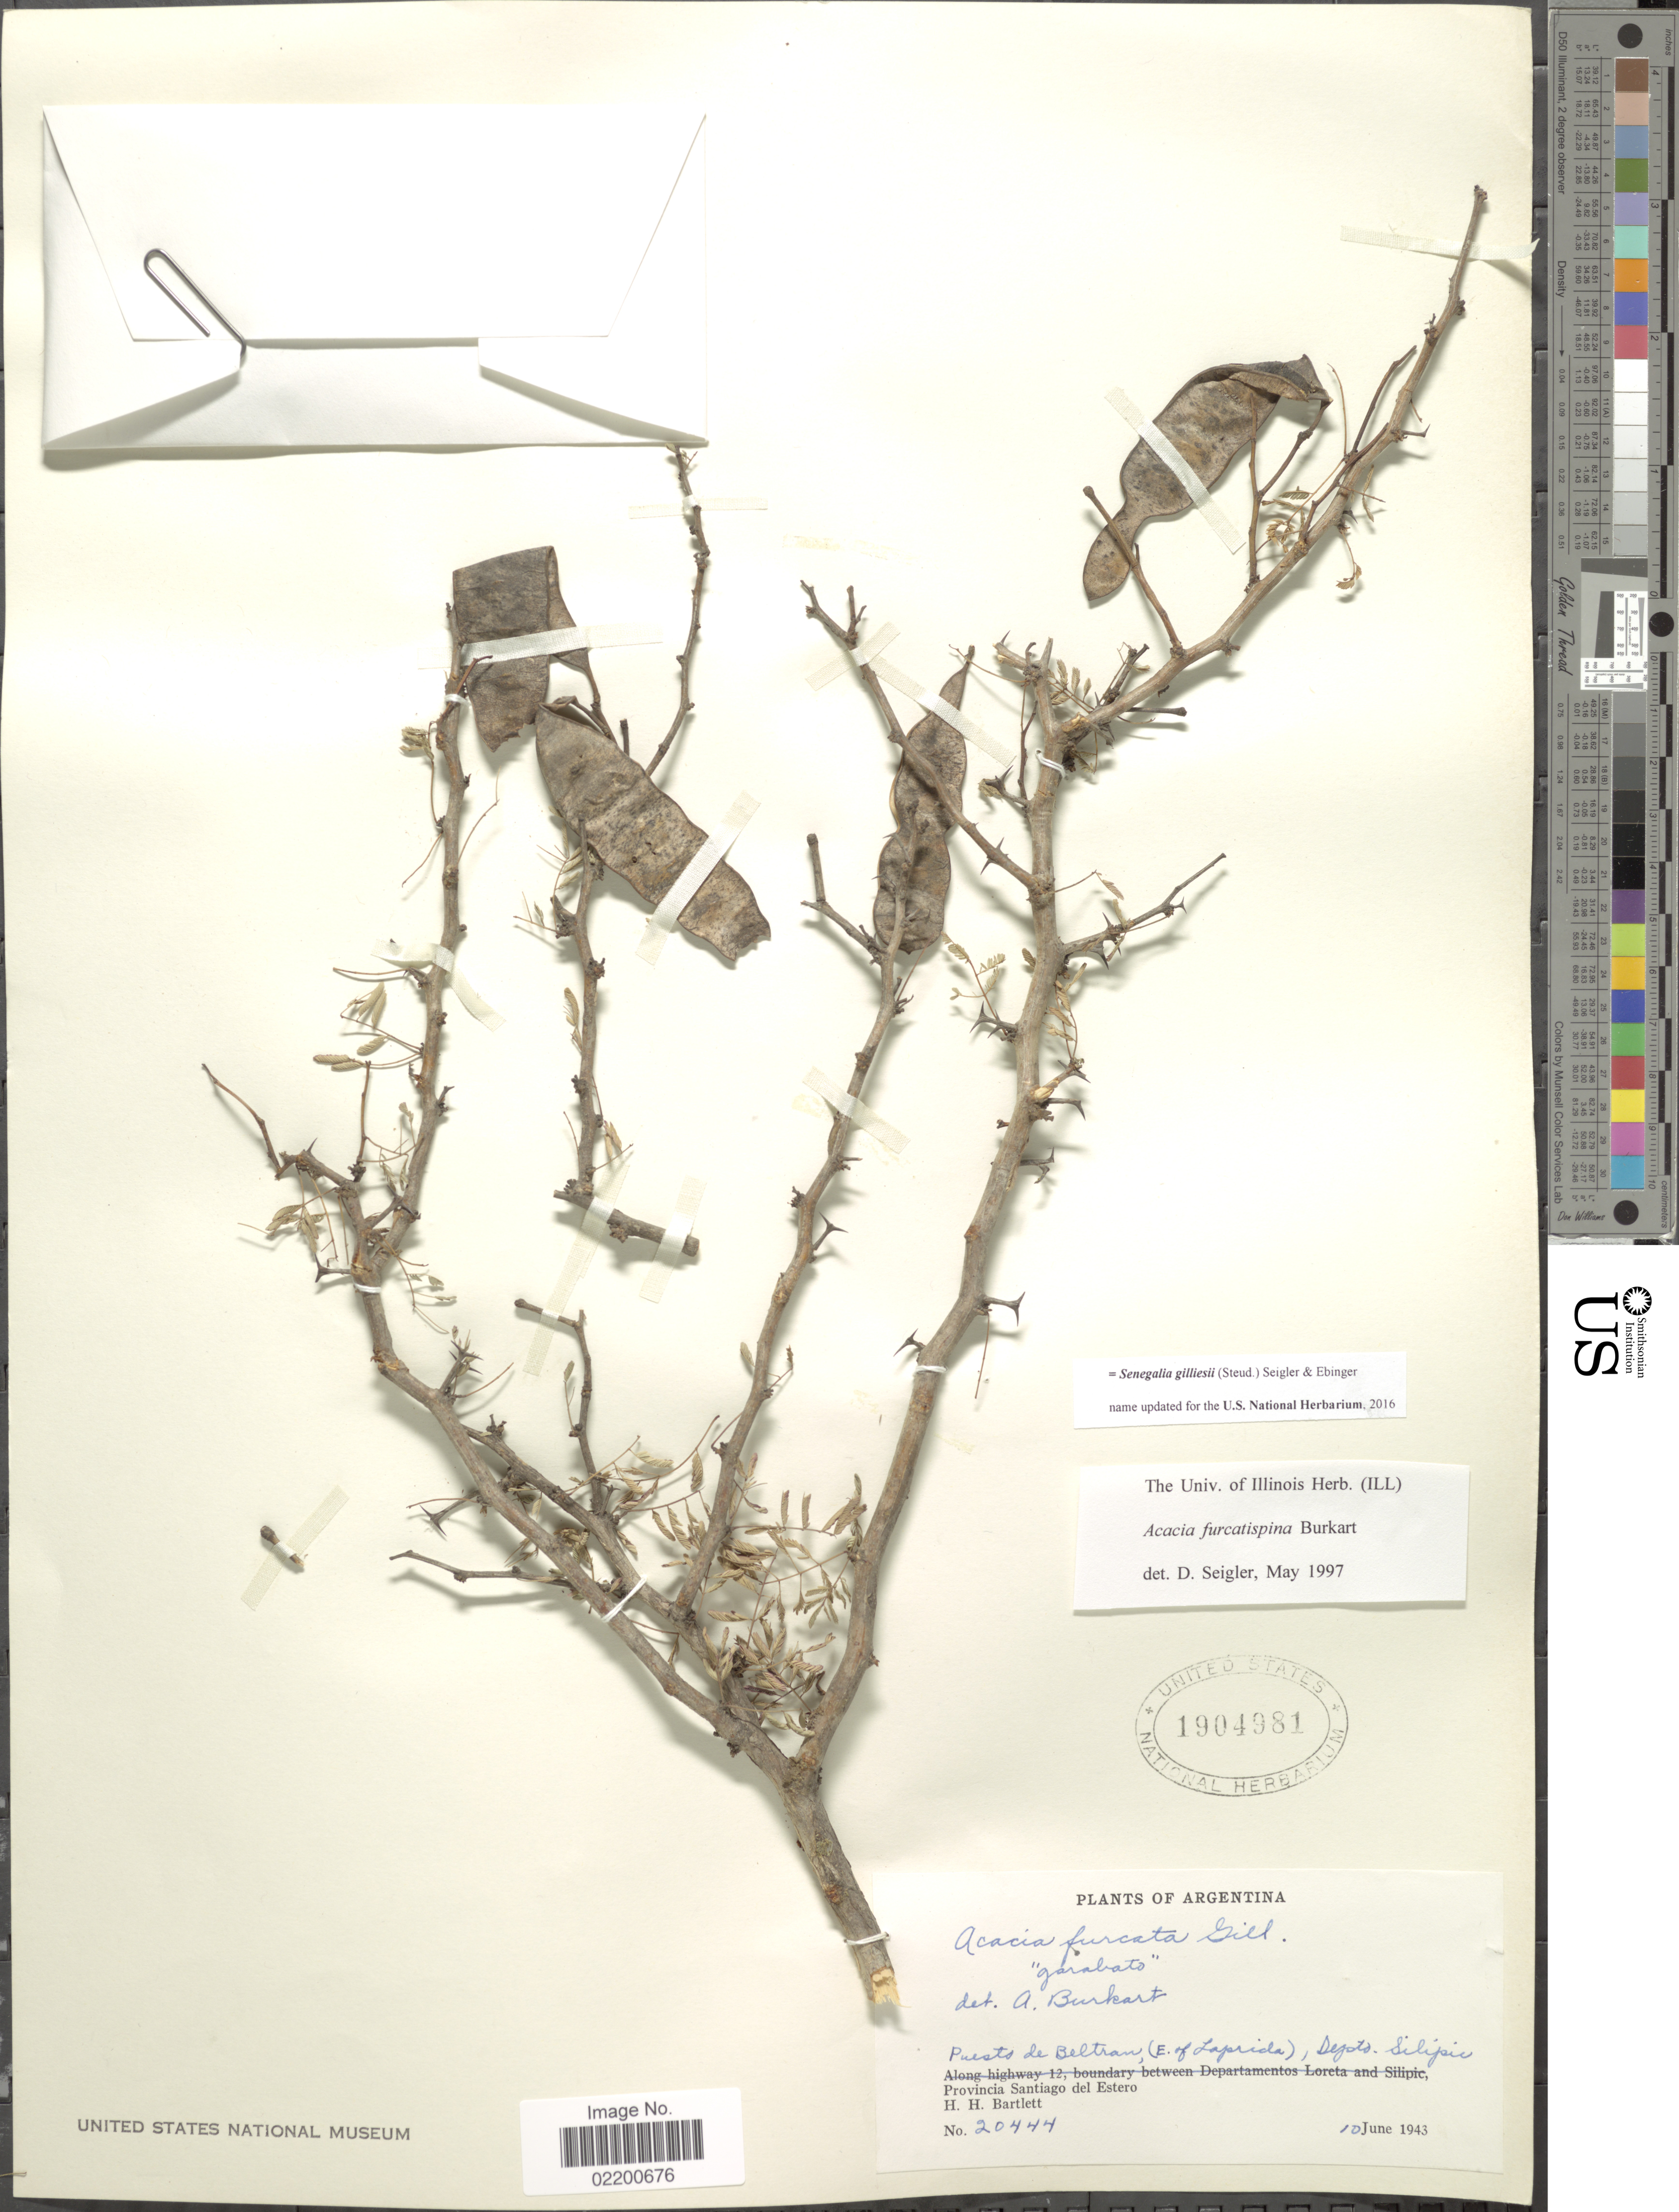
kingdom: Plantae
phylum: Tracheophyta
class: Magnoliopsida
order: Fabales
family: Fabaceae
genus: Senegalia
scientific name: Senegalia gilliesii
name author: (Steud.) Seigler & Ebinger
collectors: H. H. Bartlett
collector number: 20444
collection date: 1943-06-10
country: Argentina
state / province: Santiago del Estero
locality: Puests de Beltran (E. of Laprida), Depto Silipie, Provincia Santiago del Estero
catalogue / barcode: US 1904981